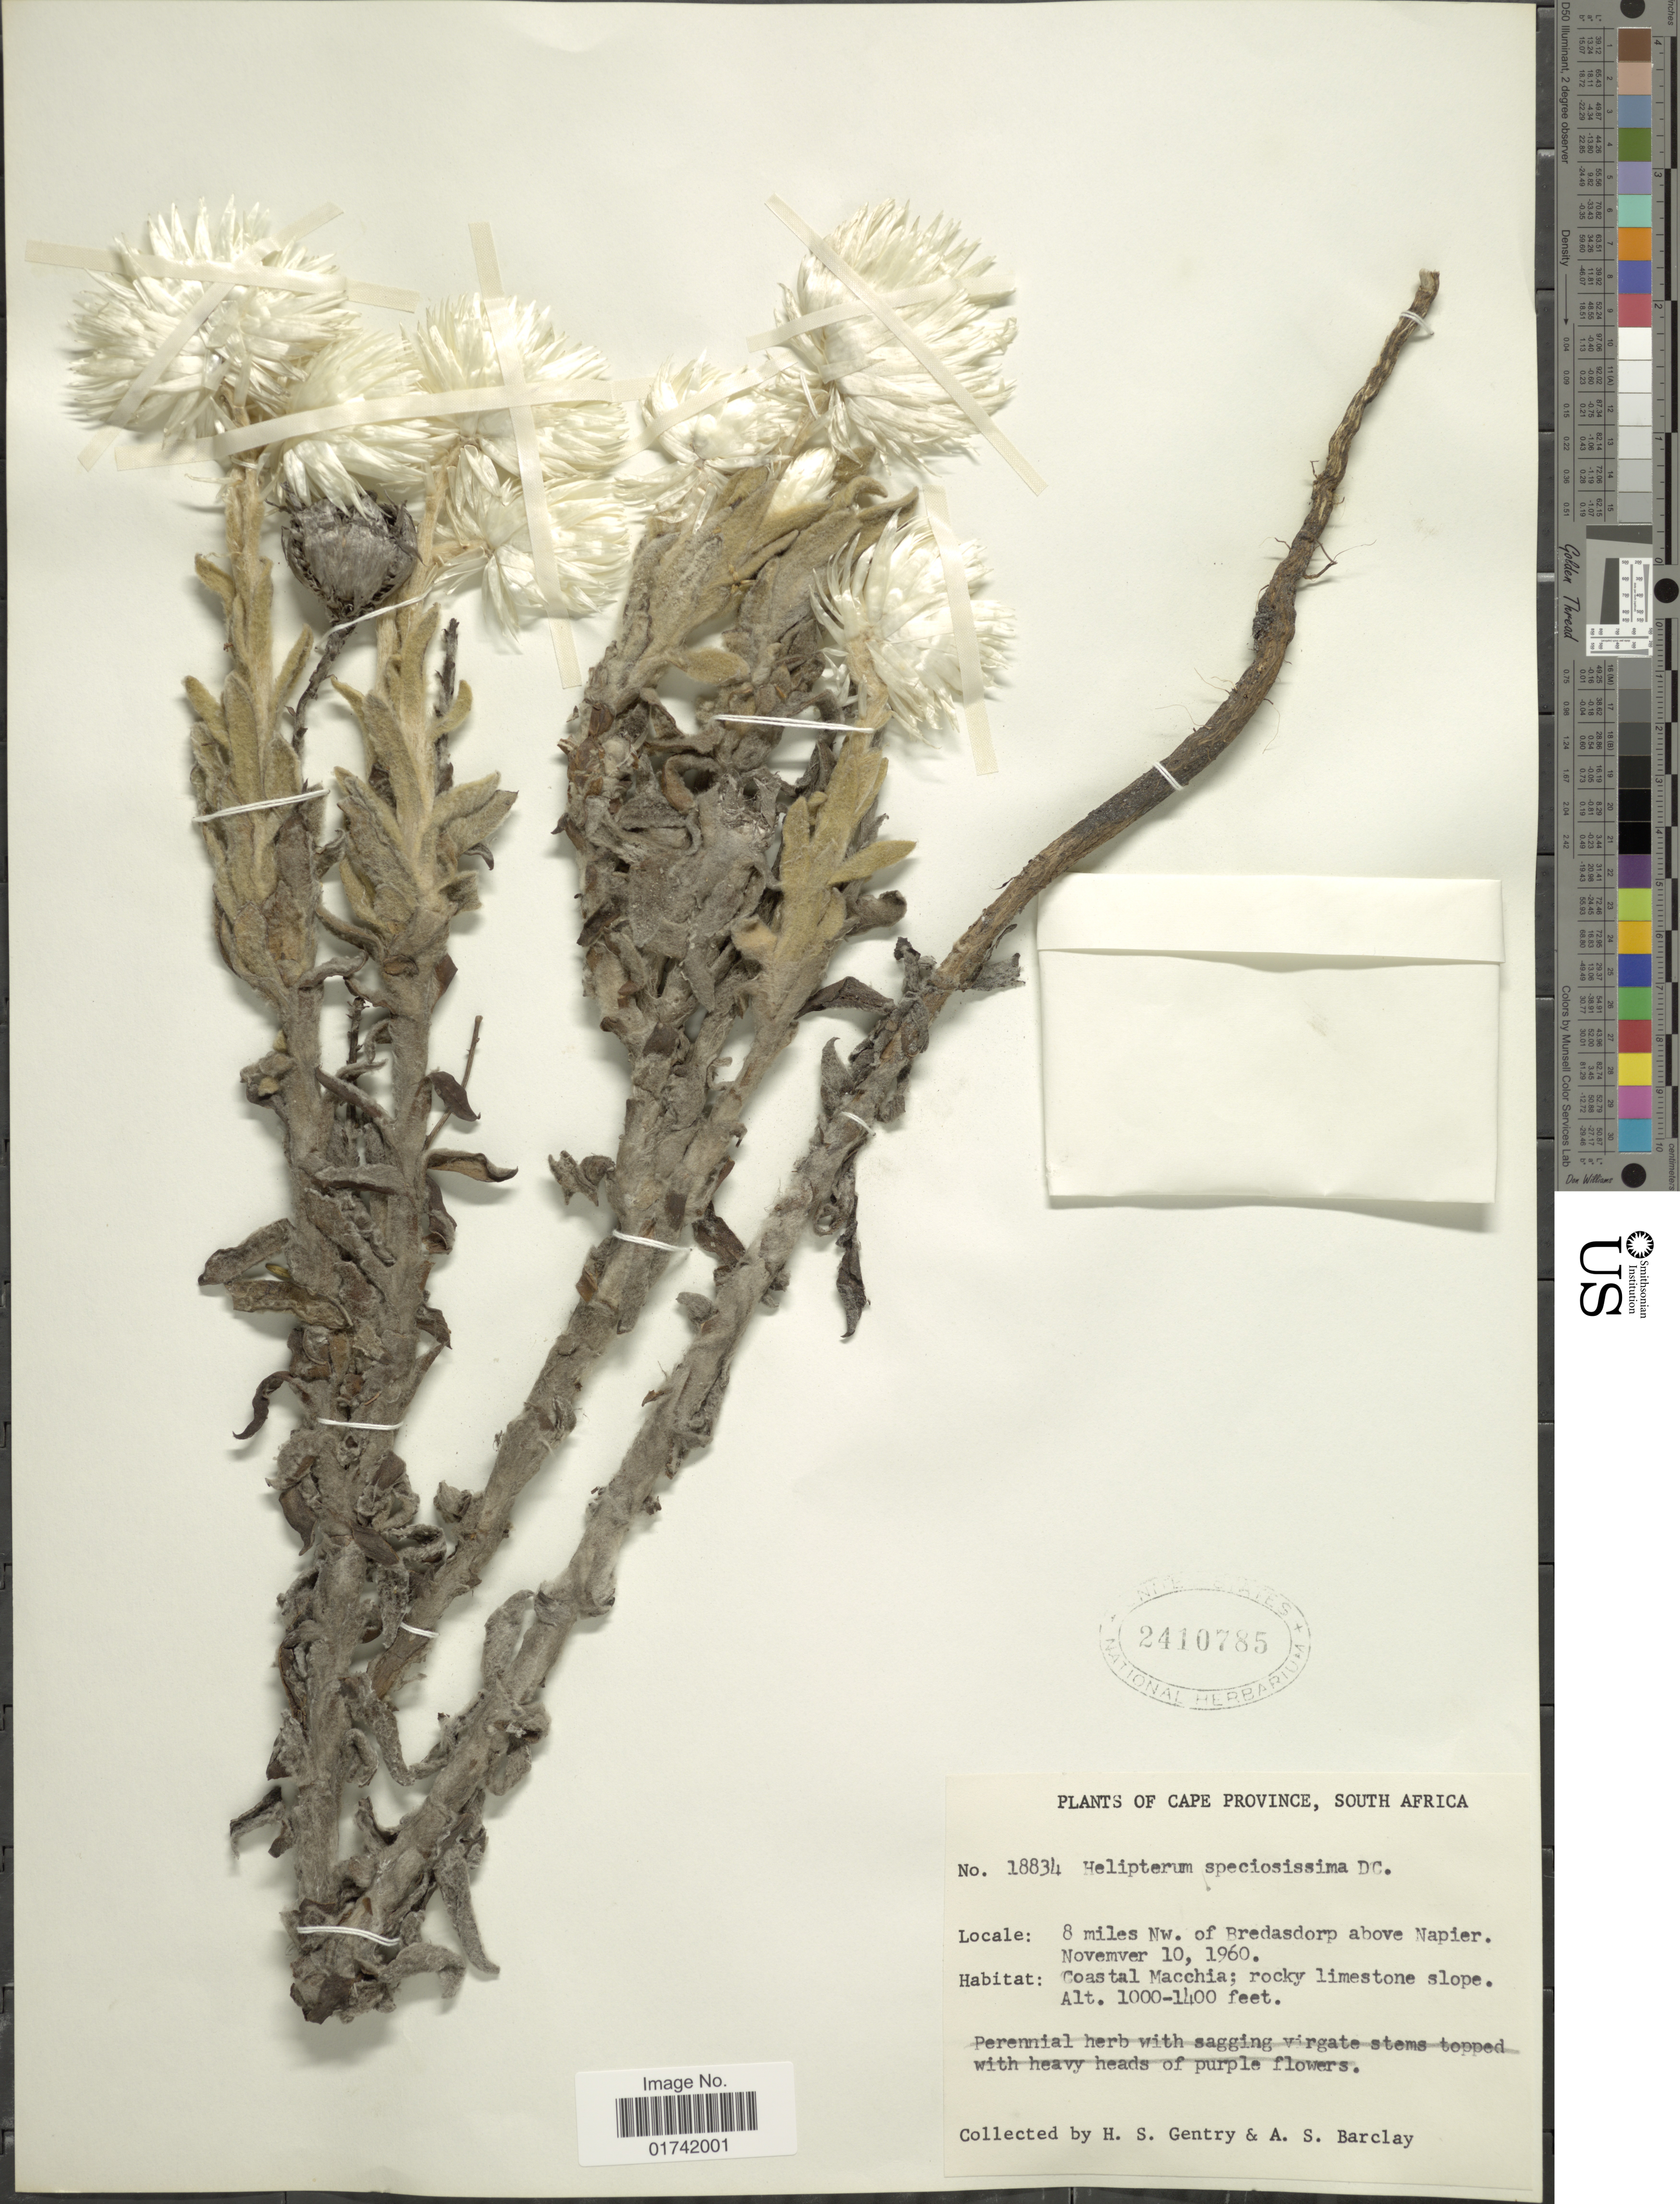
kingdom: Plantae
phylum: Tracheophyta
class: Magnoliopsida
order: Asterales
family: Asteraceae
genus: Helipterum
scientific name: Helipterum speciosissimum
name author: DC.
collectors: H. S. Gentry & A. S. Barclay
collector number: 18834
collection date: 1960-11-10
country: South Africa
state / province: Western Cape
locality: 8 miles Nw. of Bredasdorp above napier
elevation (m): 305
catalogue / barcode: US 2410785